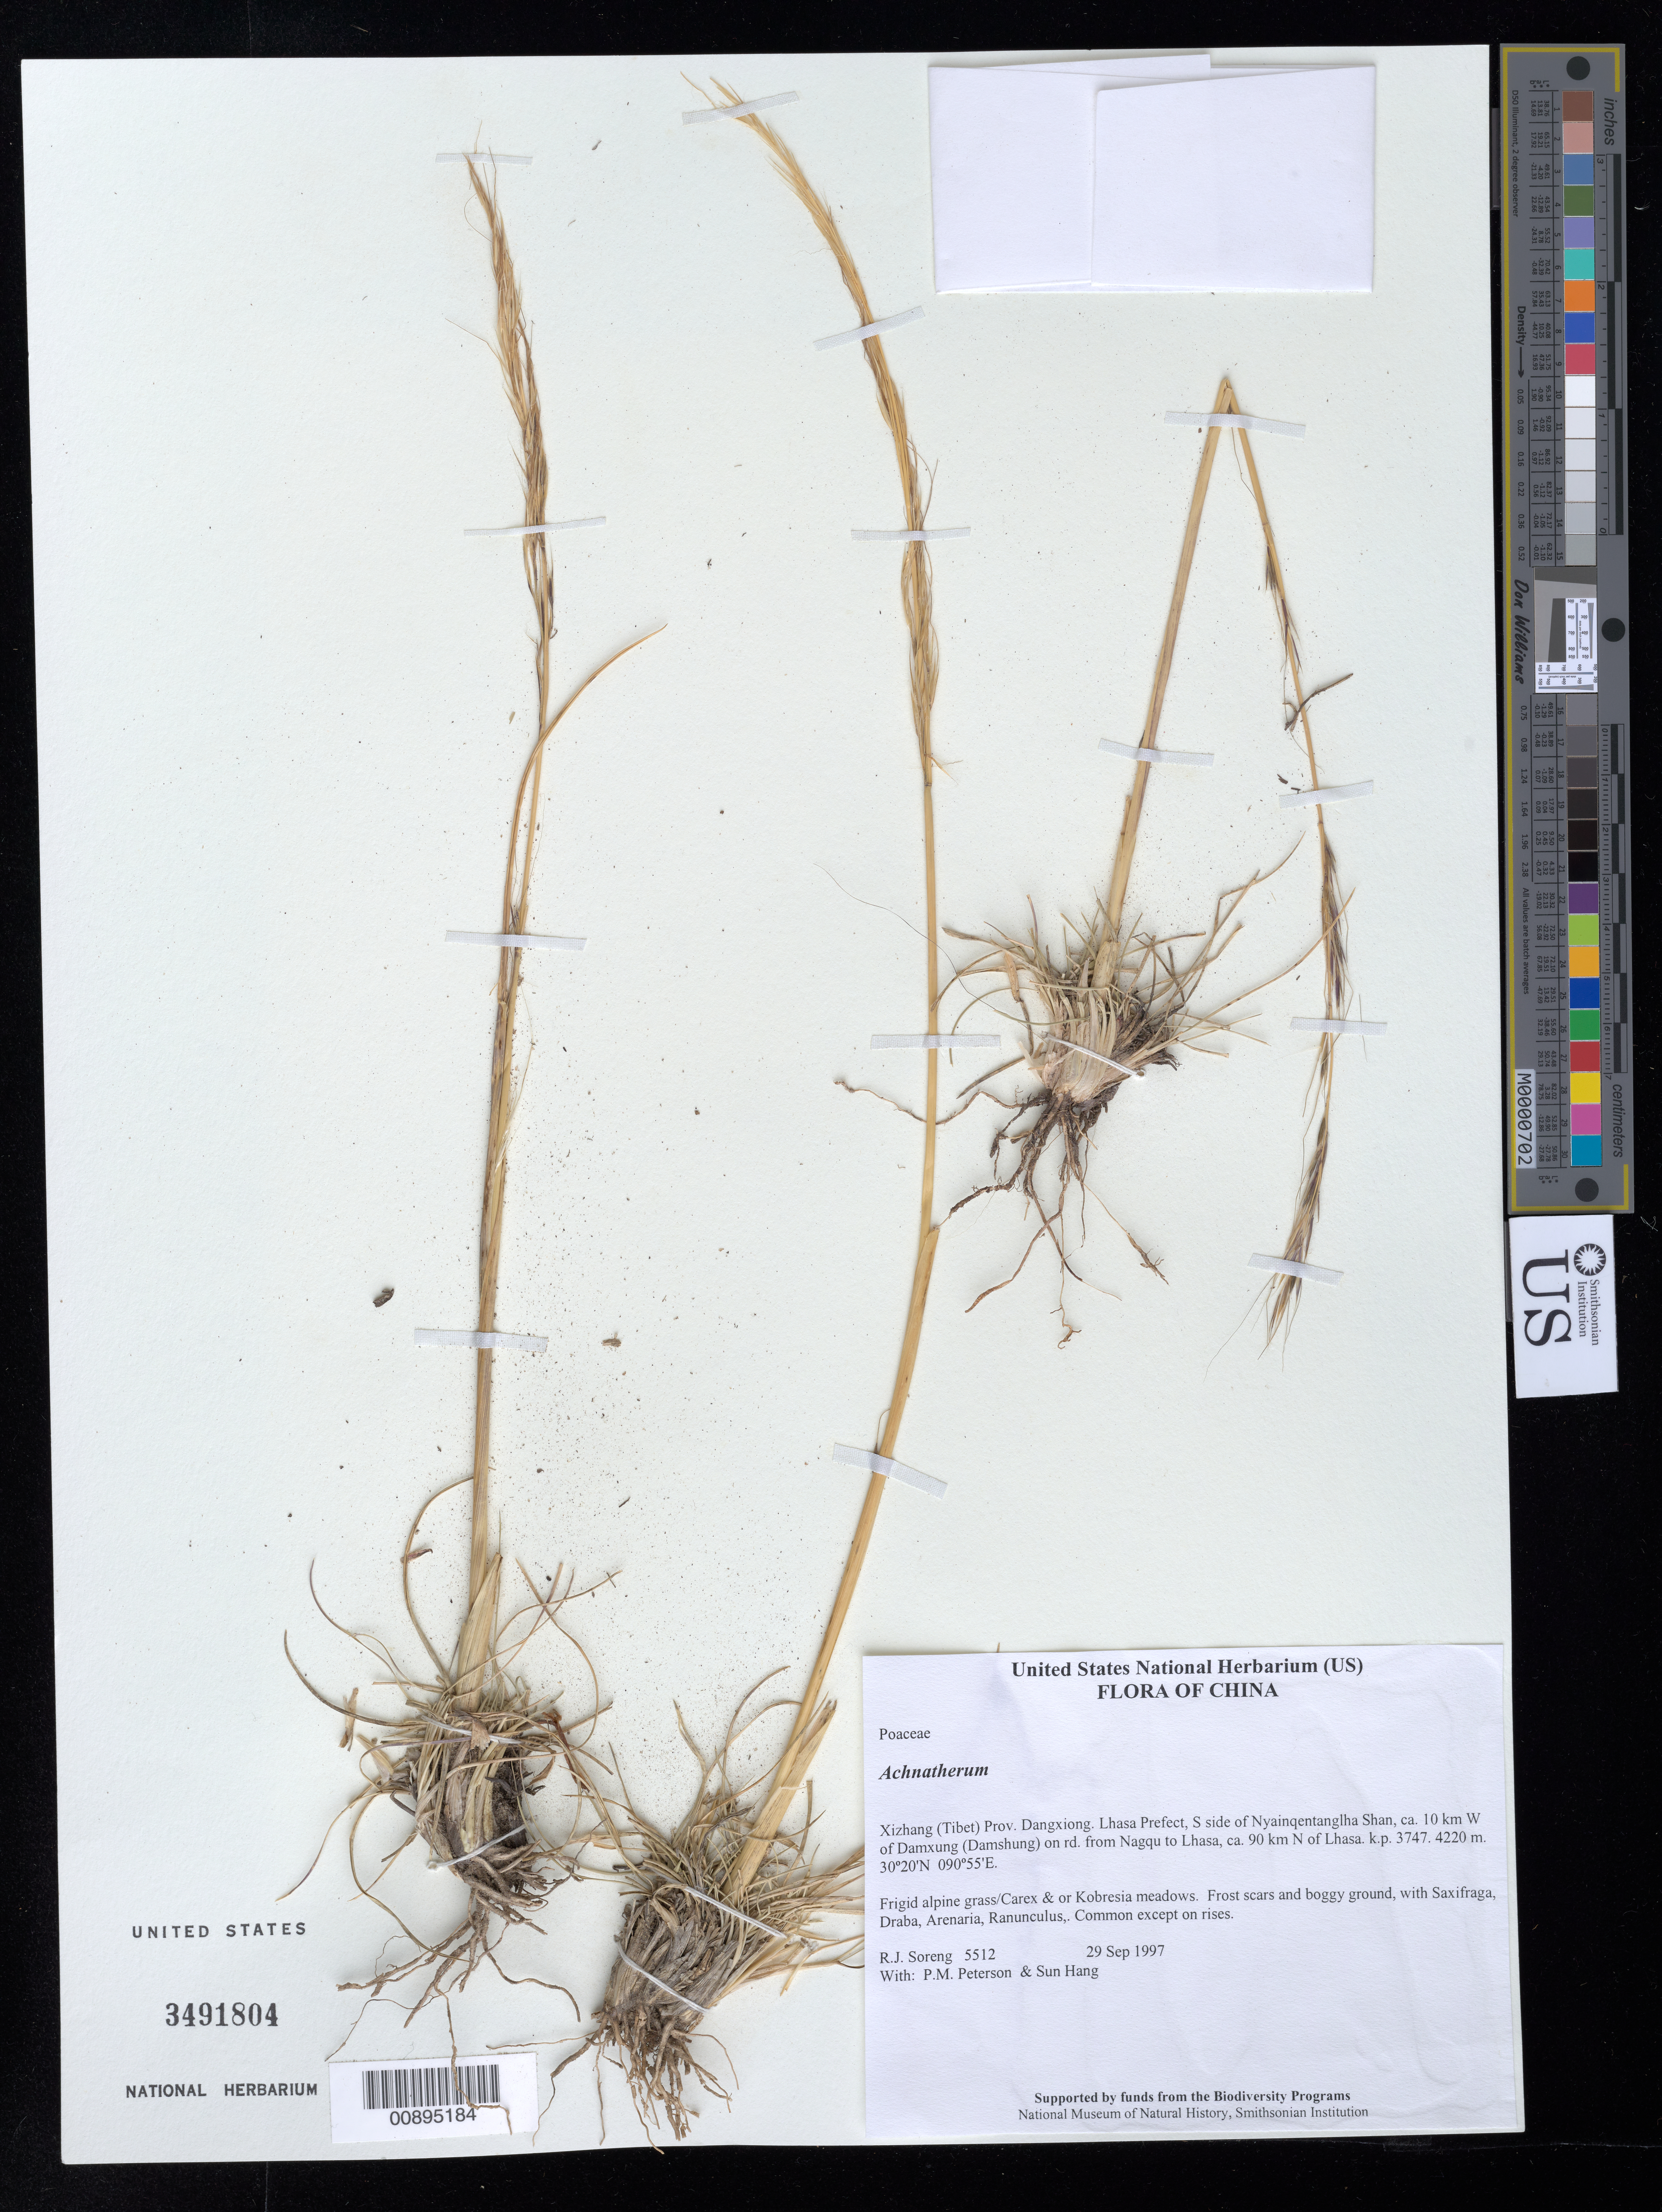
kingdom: Plantae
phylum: Tracheophyta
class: Liliopsida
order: Poales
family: Poaceae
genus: Stipa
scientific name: Stipa bungeana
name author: Trin.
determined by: Soreng, Robert J., Research Associate (BOT), Smithsonian Institution - National Museum of Natural History (UNITED STATES)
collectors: R. J. Soreng, P. M. Peterson & Sun Hang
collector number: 5512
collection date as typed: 29 Sep 1997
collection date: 1997-09-29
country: China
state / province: Xizang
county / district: Dangxiong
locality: Lhasa Prefect, S side of Nyainqentanglha Shan, ca. 10 km W of Damxung (Damshung) on rd. from Nagqu to Lhasa, ca. 90 km N of Lhasa. k.p. 3747.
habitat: Frigid alpine grass/Carex & or Kobresia meadows. Frost scars and boggy ground, with Saxifraga, Draba, Arenaria, Ranunculus,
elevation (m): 4220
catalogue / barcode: US 3491804